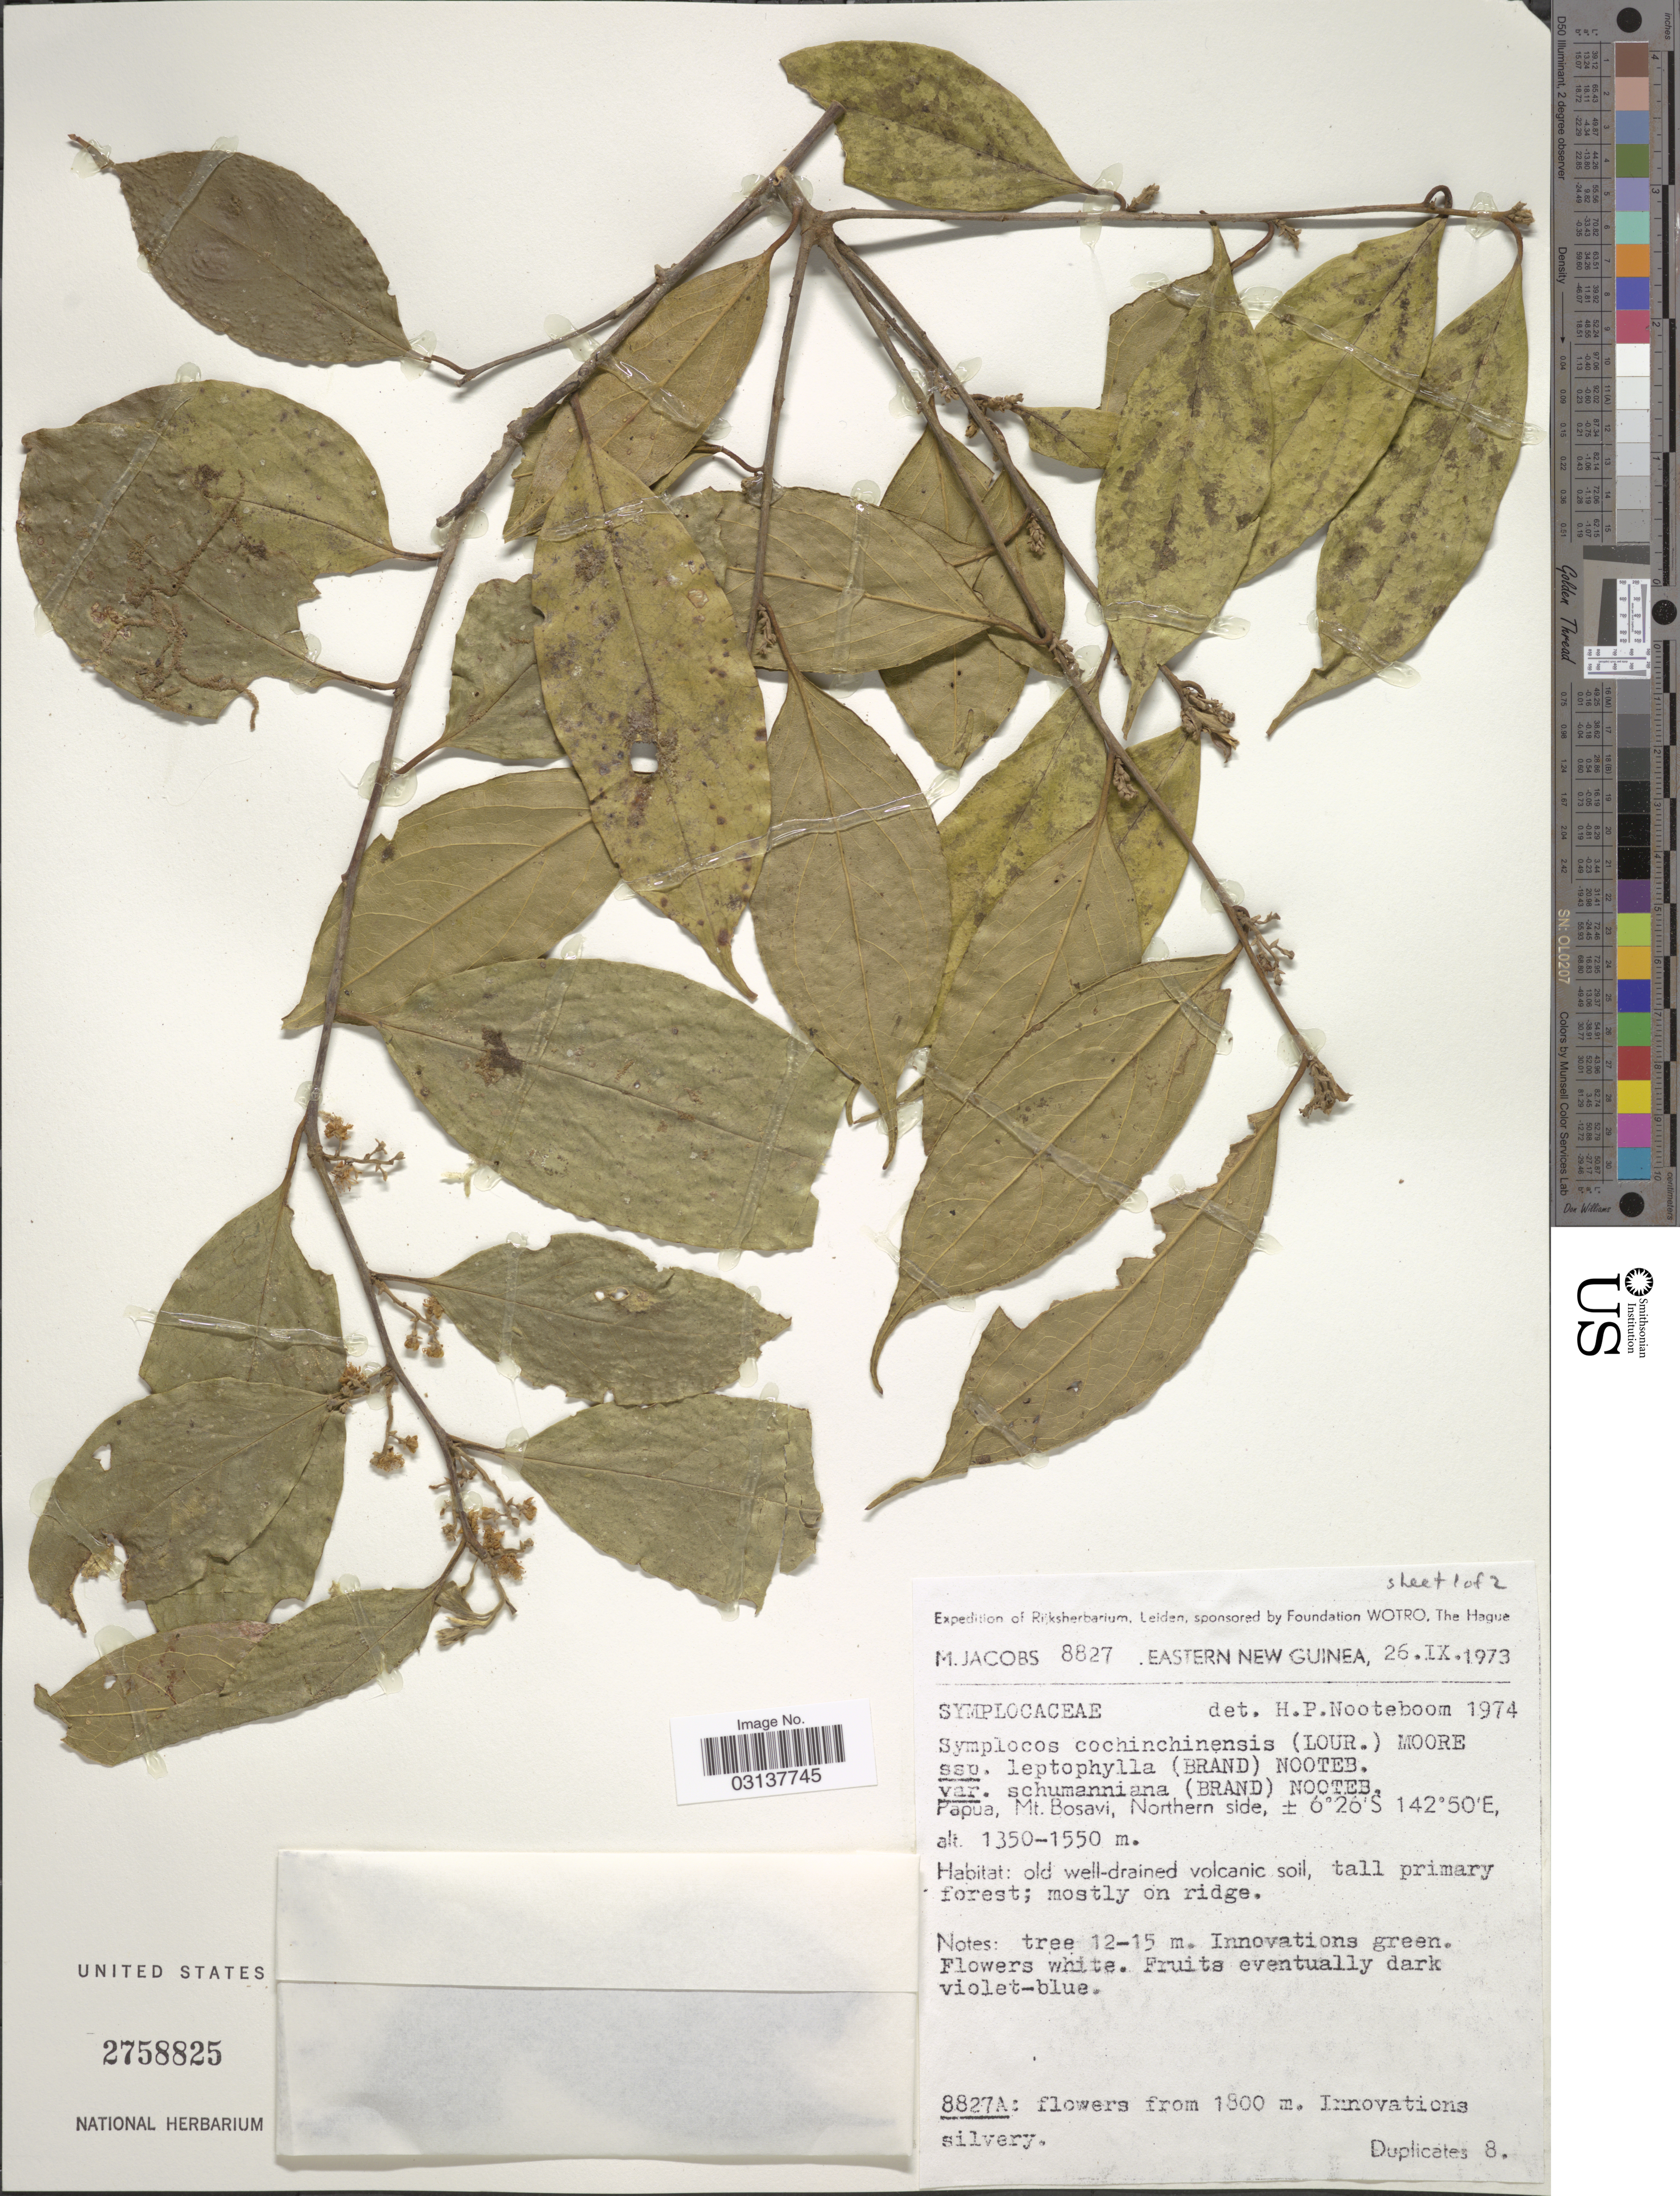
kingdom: Plantae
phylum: Tracheophyta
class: Magnoliopsida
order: Ericales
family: Symplocaceae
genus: Symplocos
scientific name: Symplocos cochinchinensis var. schumanniana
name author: (Brand) Noot.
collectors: M. Jacobs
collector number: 8827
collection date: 1973-09-26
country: Papua New Guinea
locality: Eastern New Guinea, Papua, Mt. Bosavi, Northern side.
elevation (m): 1350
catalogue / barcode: US 2758825